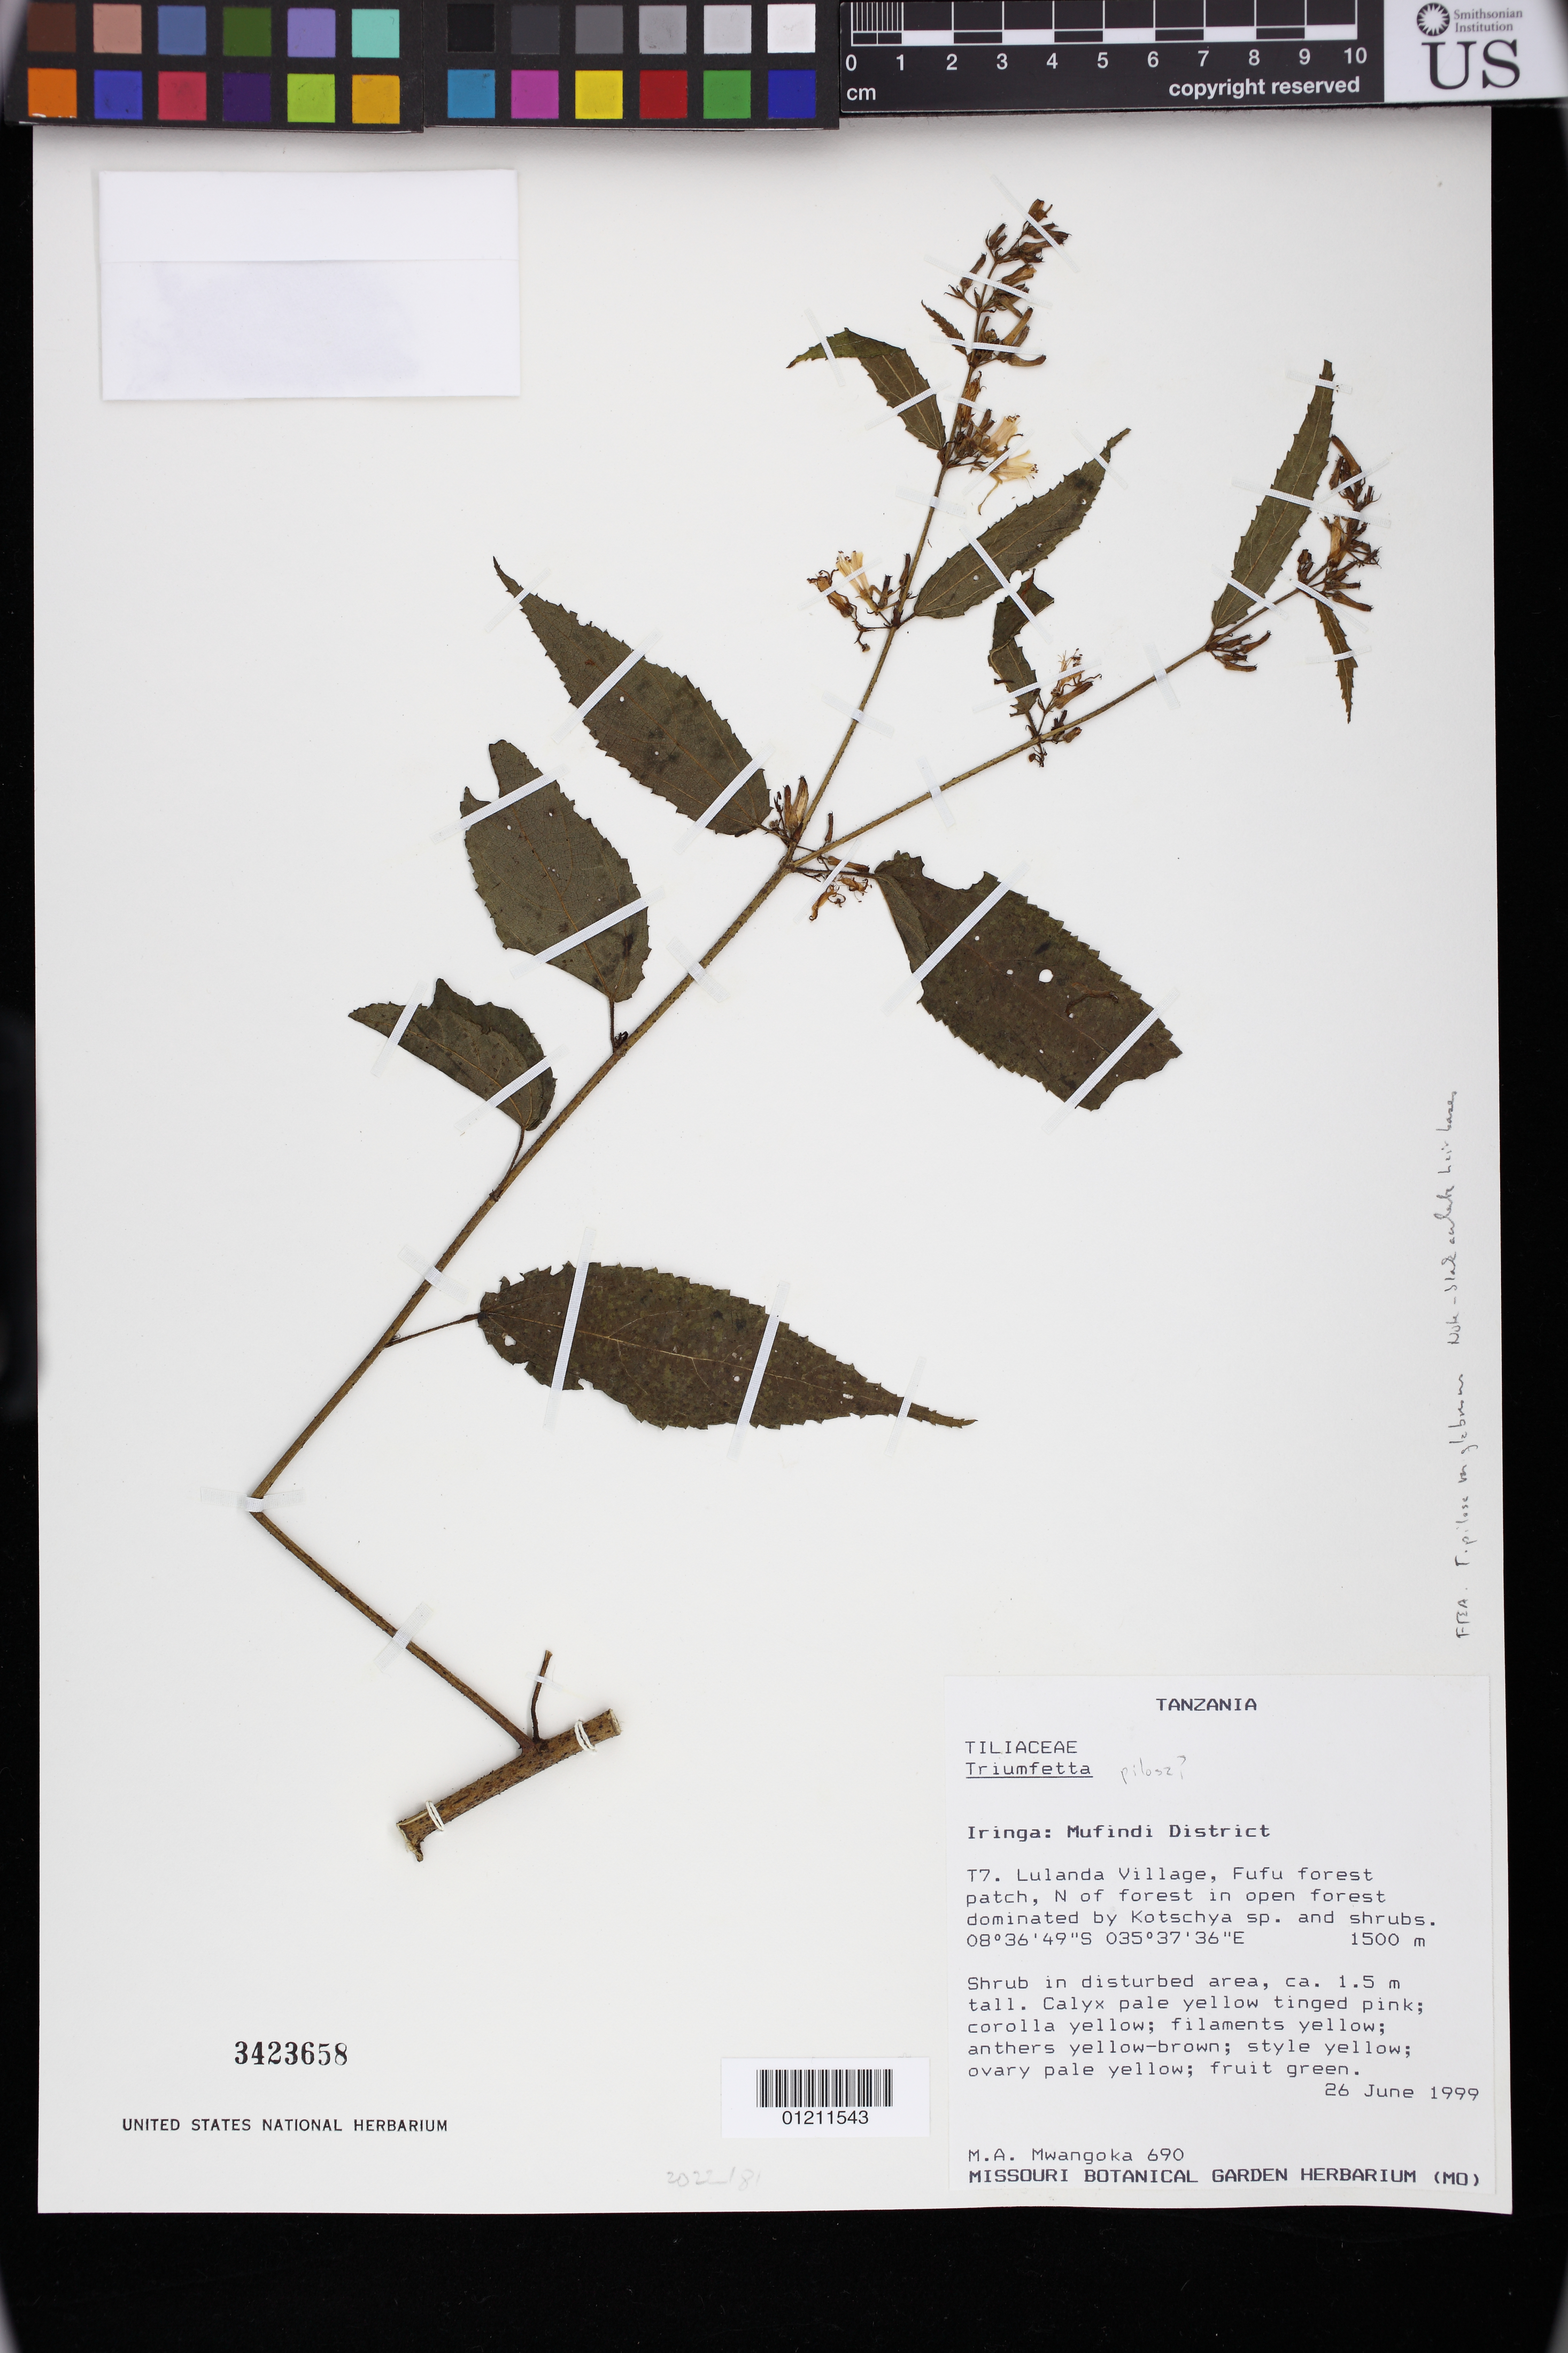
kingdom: Plantae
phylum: Tracheophyta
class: Magnoliopsida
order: Malvales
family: Malvaceae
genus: Triumfetta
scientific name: Triumfetta pilosa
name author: Roth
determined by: Dorr, Laurence J., Curator (BOT), Smithsonian Institution - National Museum of Natural History (UNITED STATES)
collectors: M. A. Mwangoka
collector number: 690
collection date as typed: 26 Jun 1999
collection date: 1999-06-26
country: Tanzania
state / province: Iringa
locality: Iringa: Mufindi District. T7. Lulanda Village, Fufu forest patch, N of forest in open forest dominated by Kotschya sp. and shrubs.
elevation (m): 1500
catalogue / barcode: US 3423658